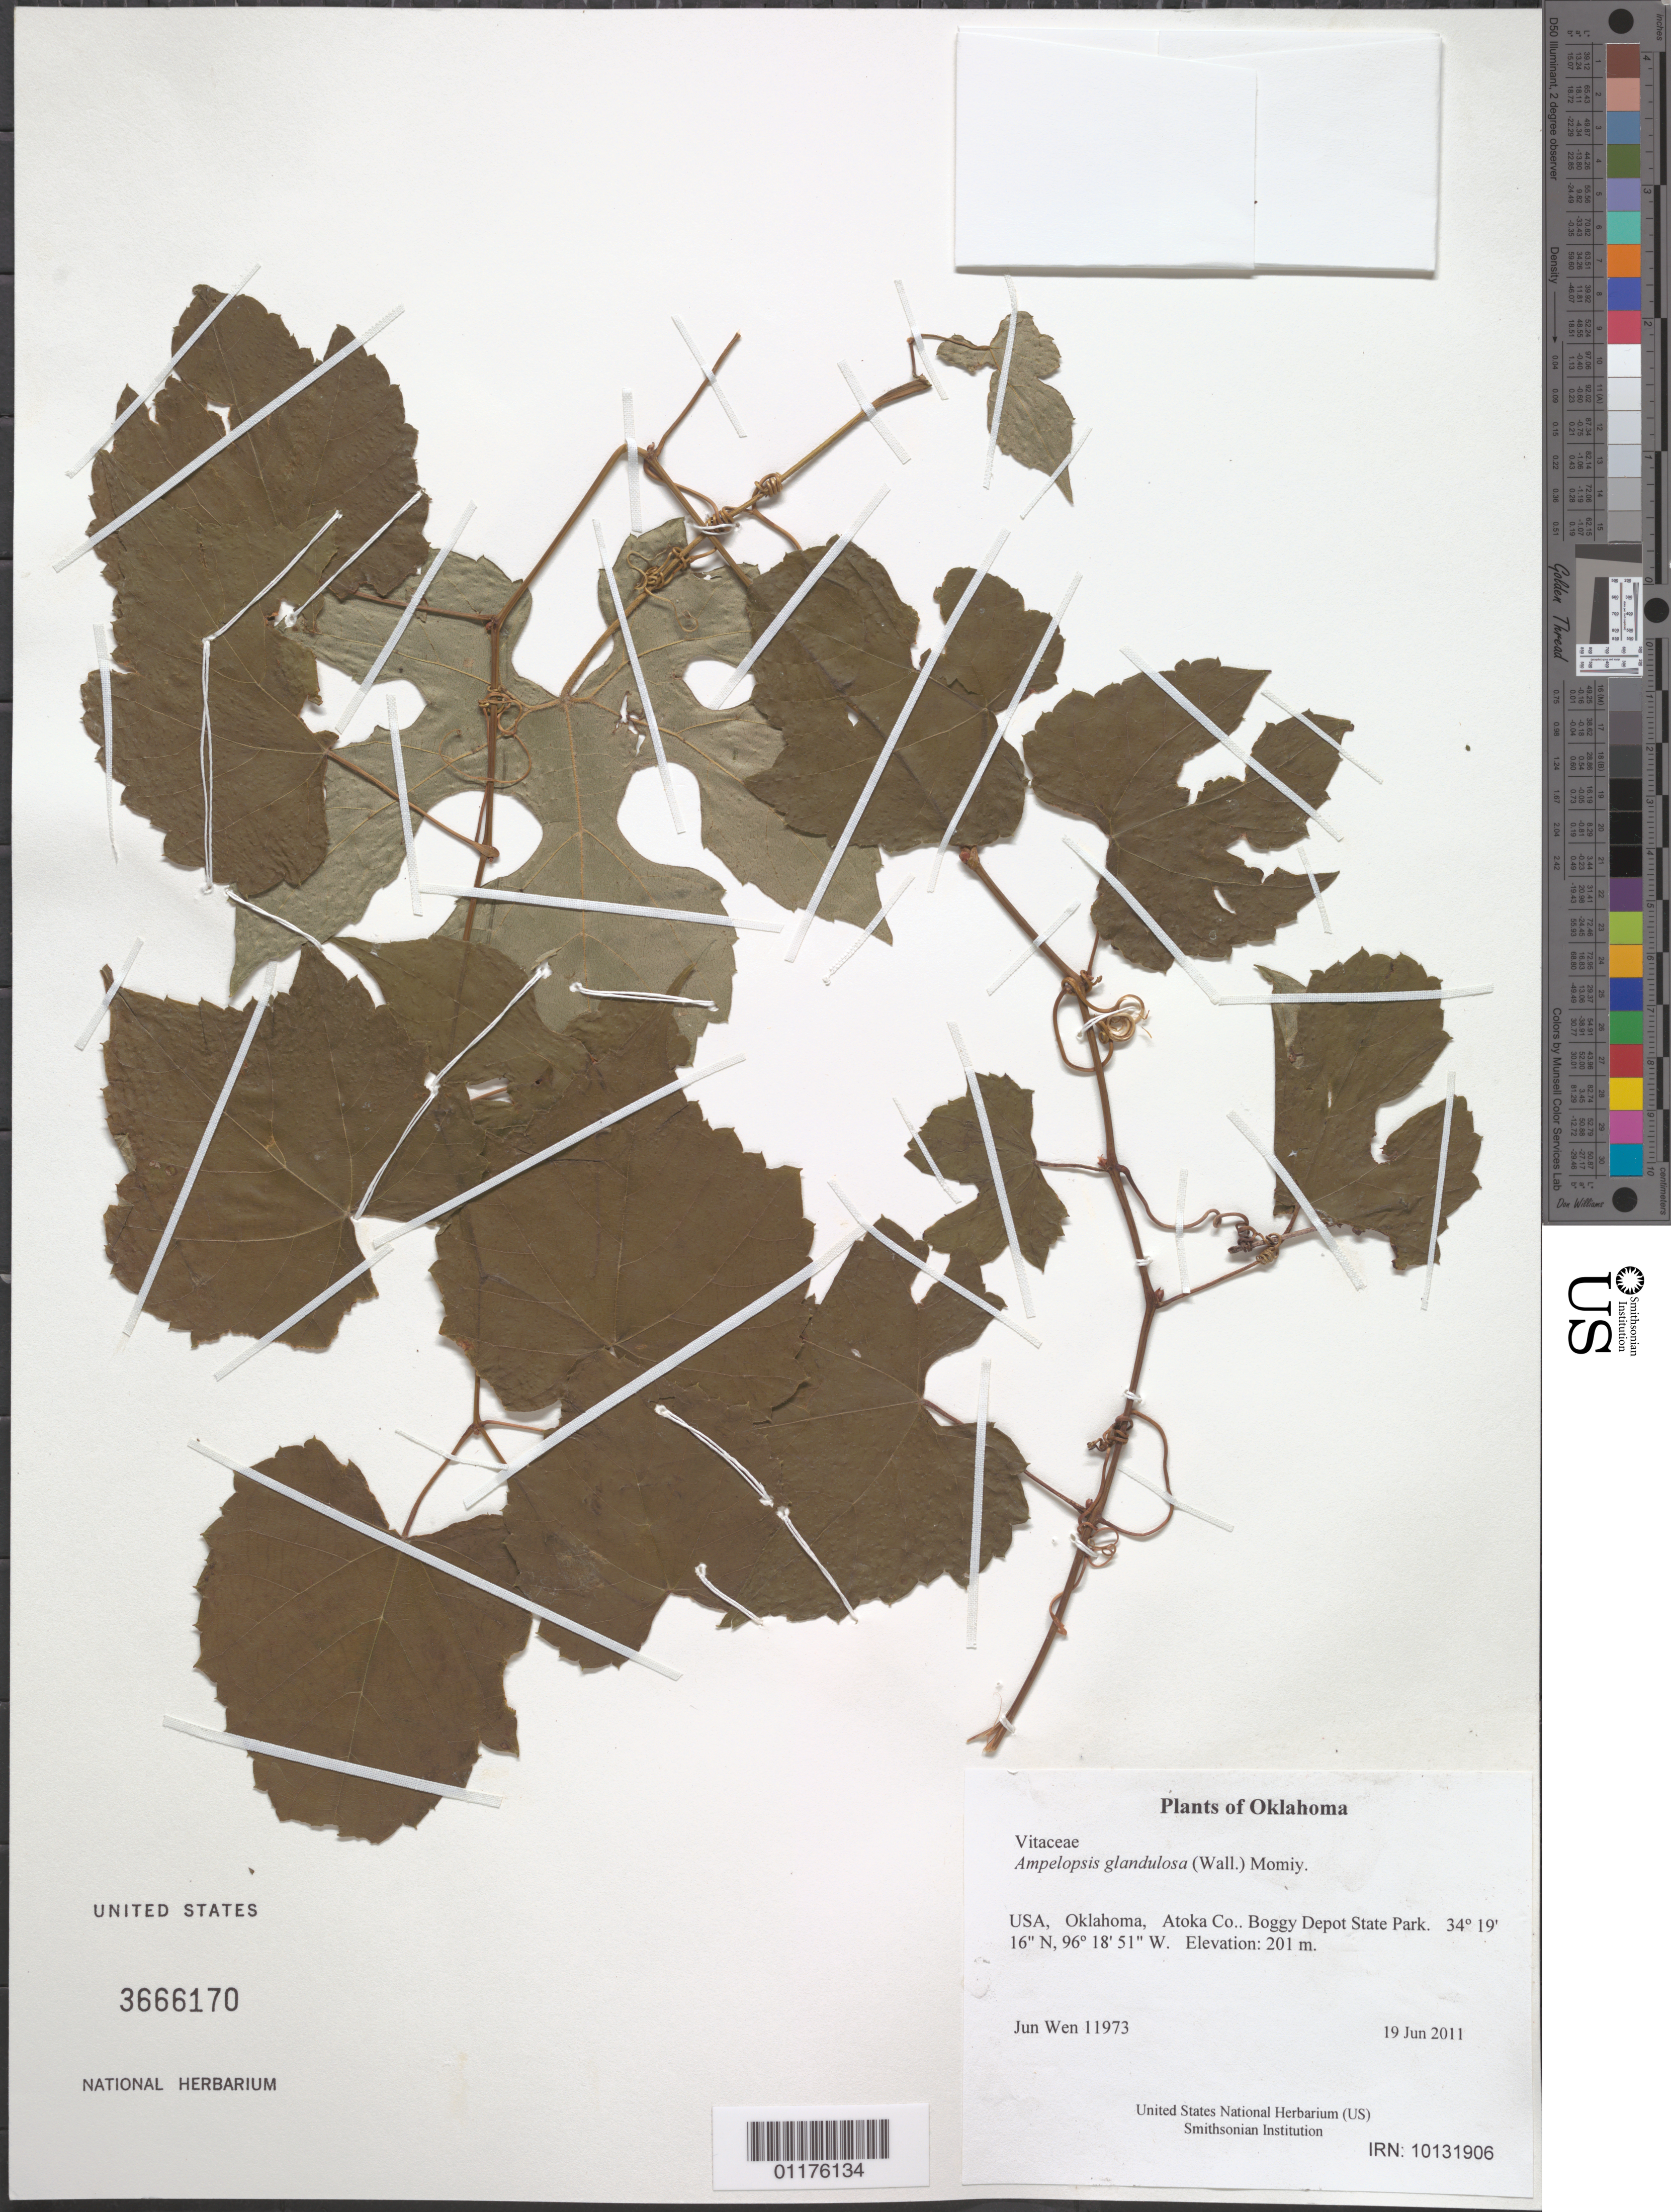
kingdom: Plantae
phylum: Tracheophyta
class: Magnoliopsida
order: Vitales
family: Vitaceae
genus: Ampelopsis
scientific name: Ampelopsis glandulosa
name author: (Wall.) Momiy.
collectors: J. Wen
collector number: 11973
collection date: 2011-06-19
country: United States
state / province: Oklahoma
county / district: Atoka Co.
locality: Boggy Depot State Park.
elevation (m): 201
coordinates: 34 19.273 N, 96 18.850 W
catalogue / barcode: US 3666170